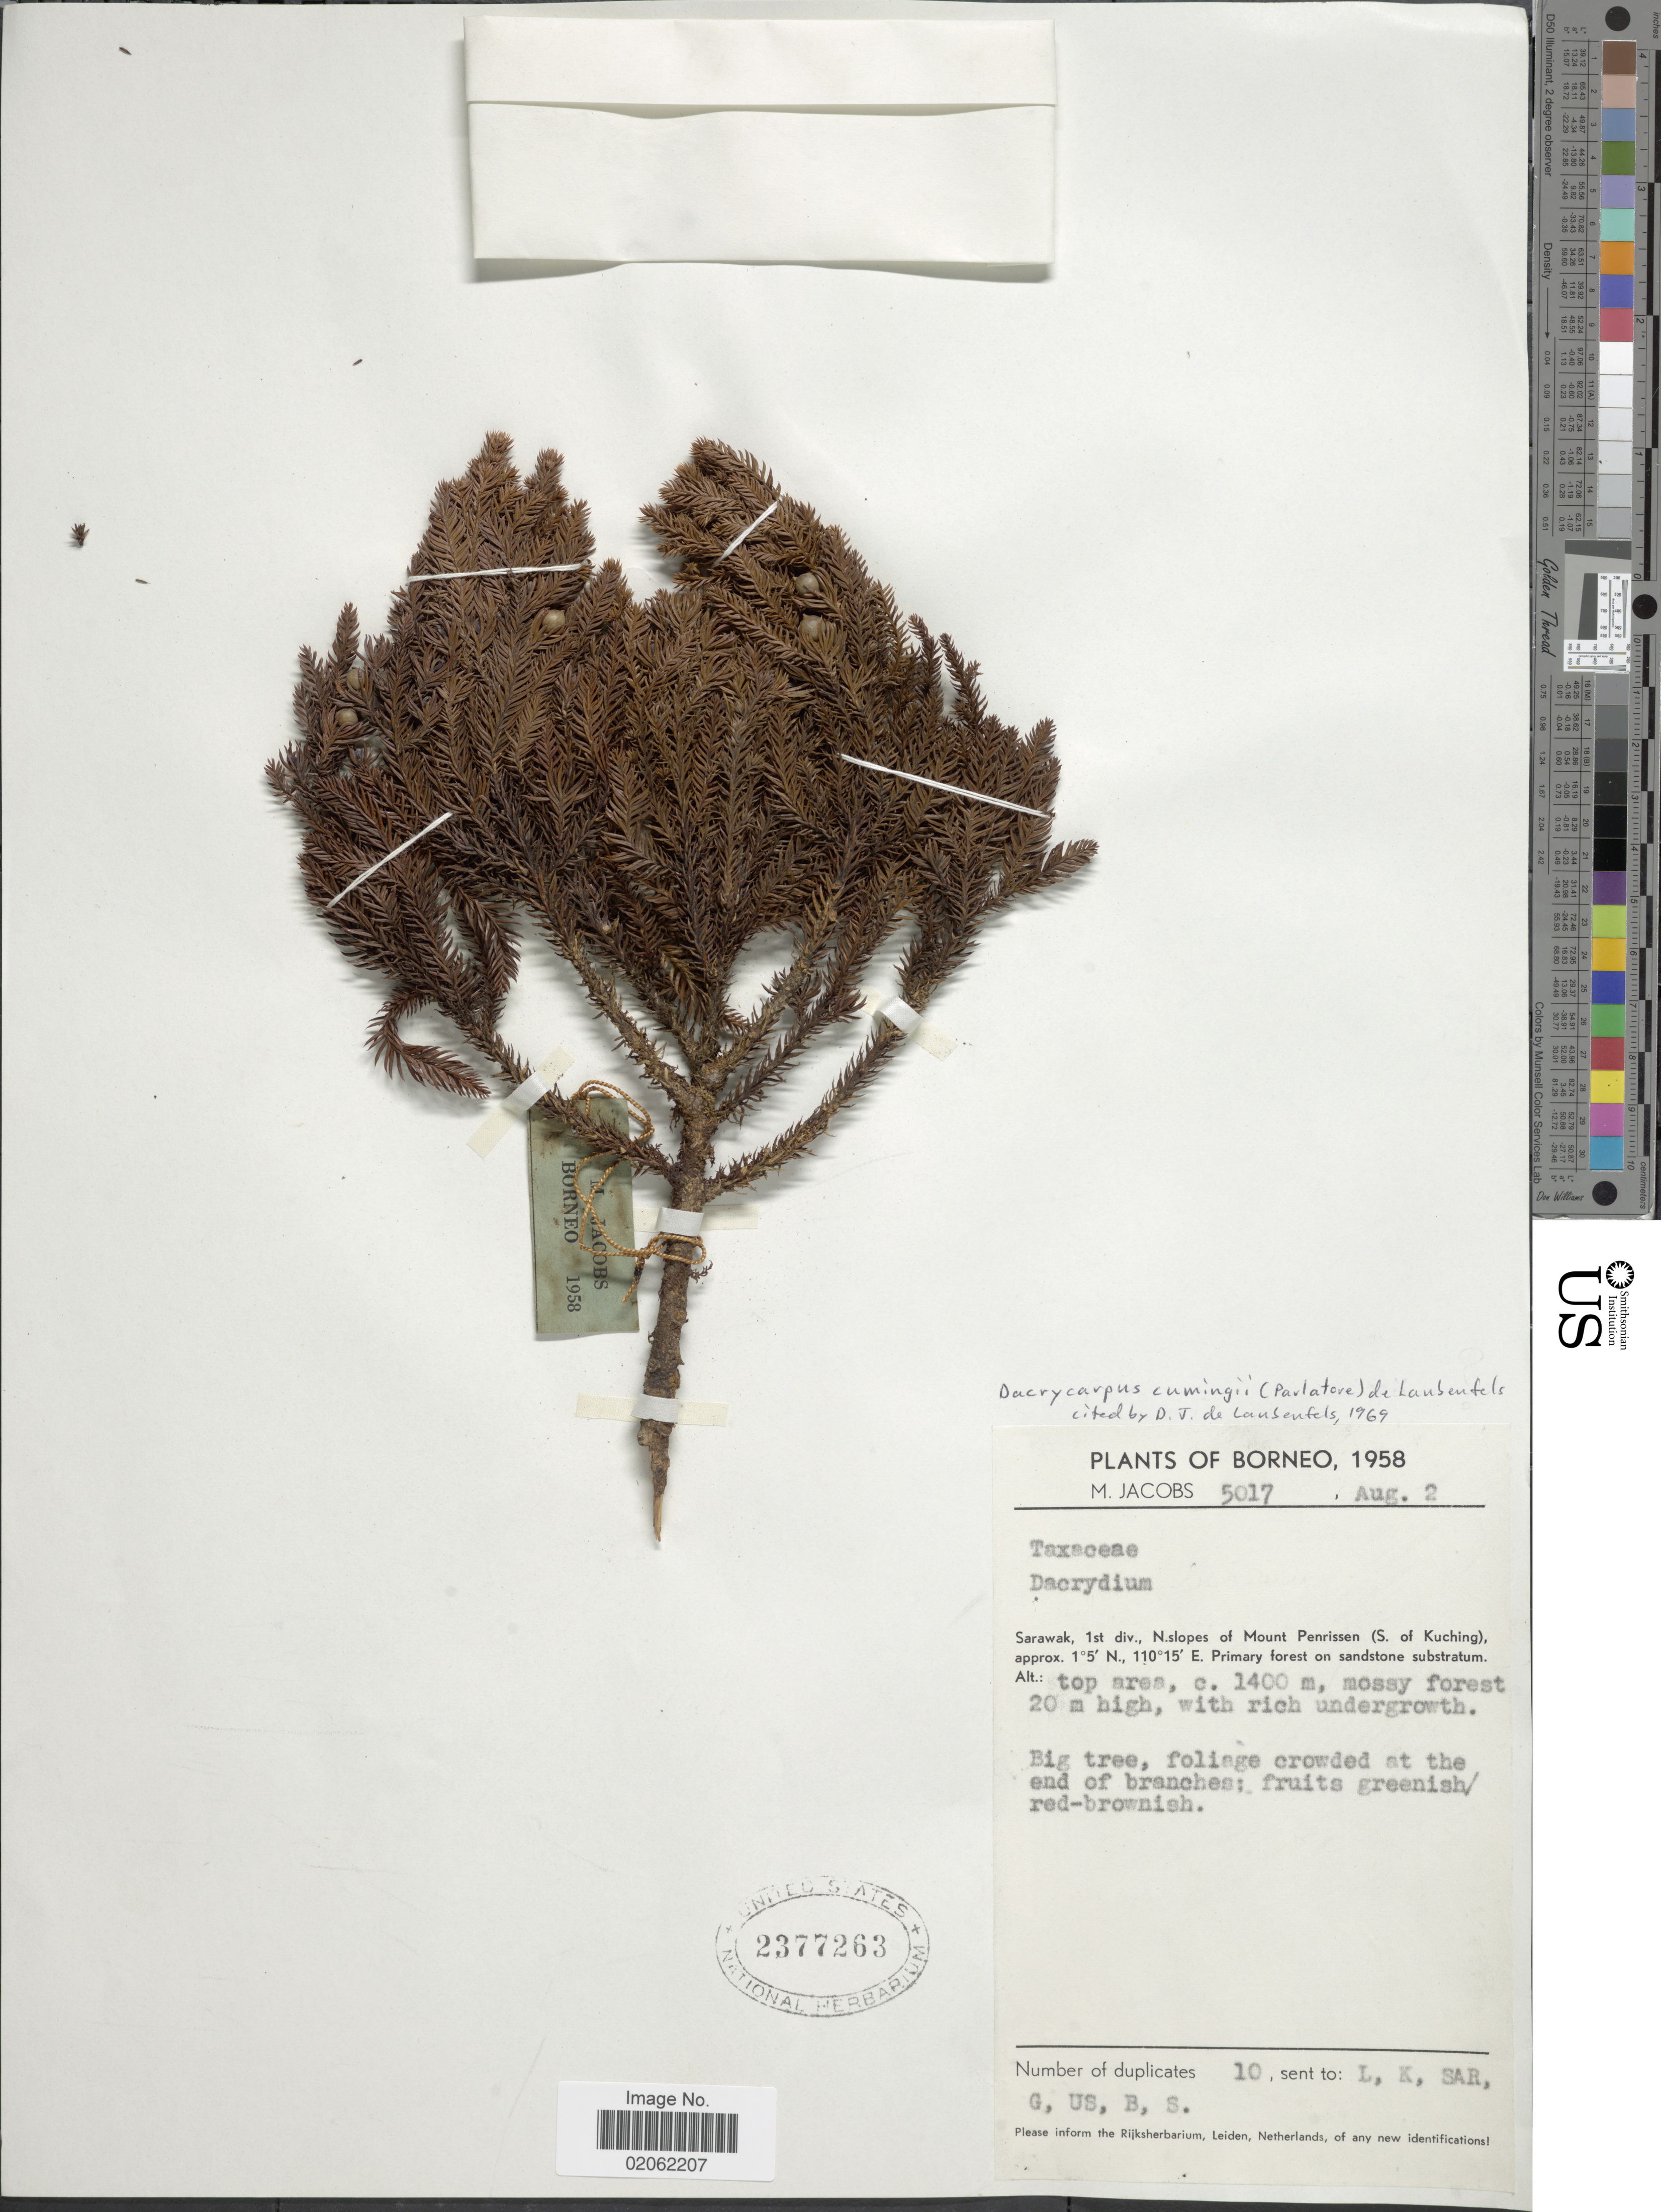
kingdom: Plantae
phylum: Tracheophyta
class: Pinopsida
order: Pinales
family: Podocarpaceae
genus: Dacrycarpus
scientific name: Dacrycarpus cumingii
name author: (Parl.) de Laub.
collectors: M. Jacobs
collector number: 5017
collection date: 1958-08-02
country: Malaysia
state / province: Sarawak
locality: Borneo, Sarawak, 1st div., N.slopes of Mount Penrissen (S. of Kuching). Primary forest on sandstone substratum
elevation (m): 1400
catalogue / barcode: US 2377263